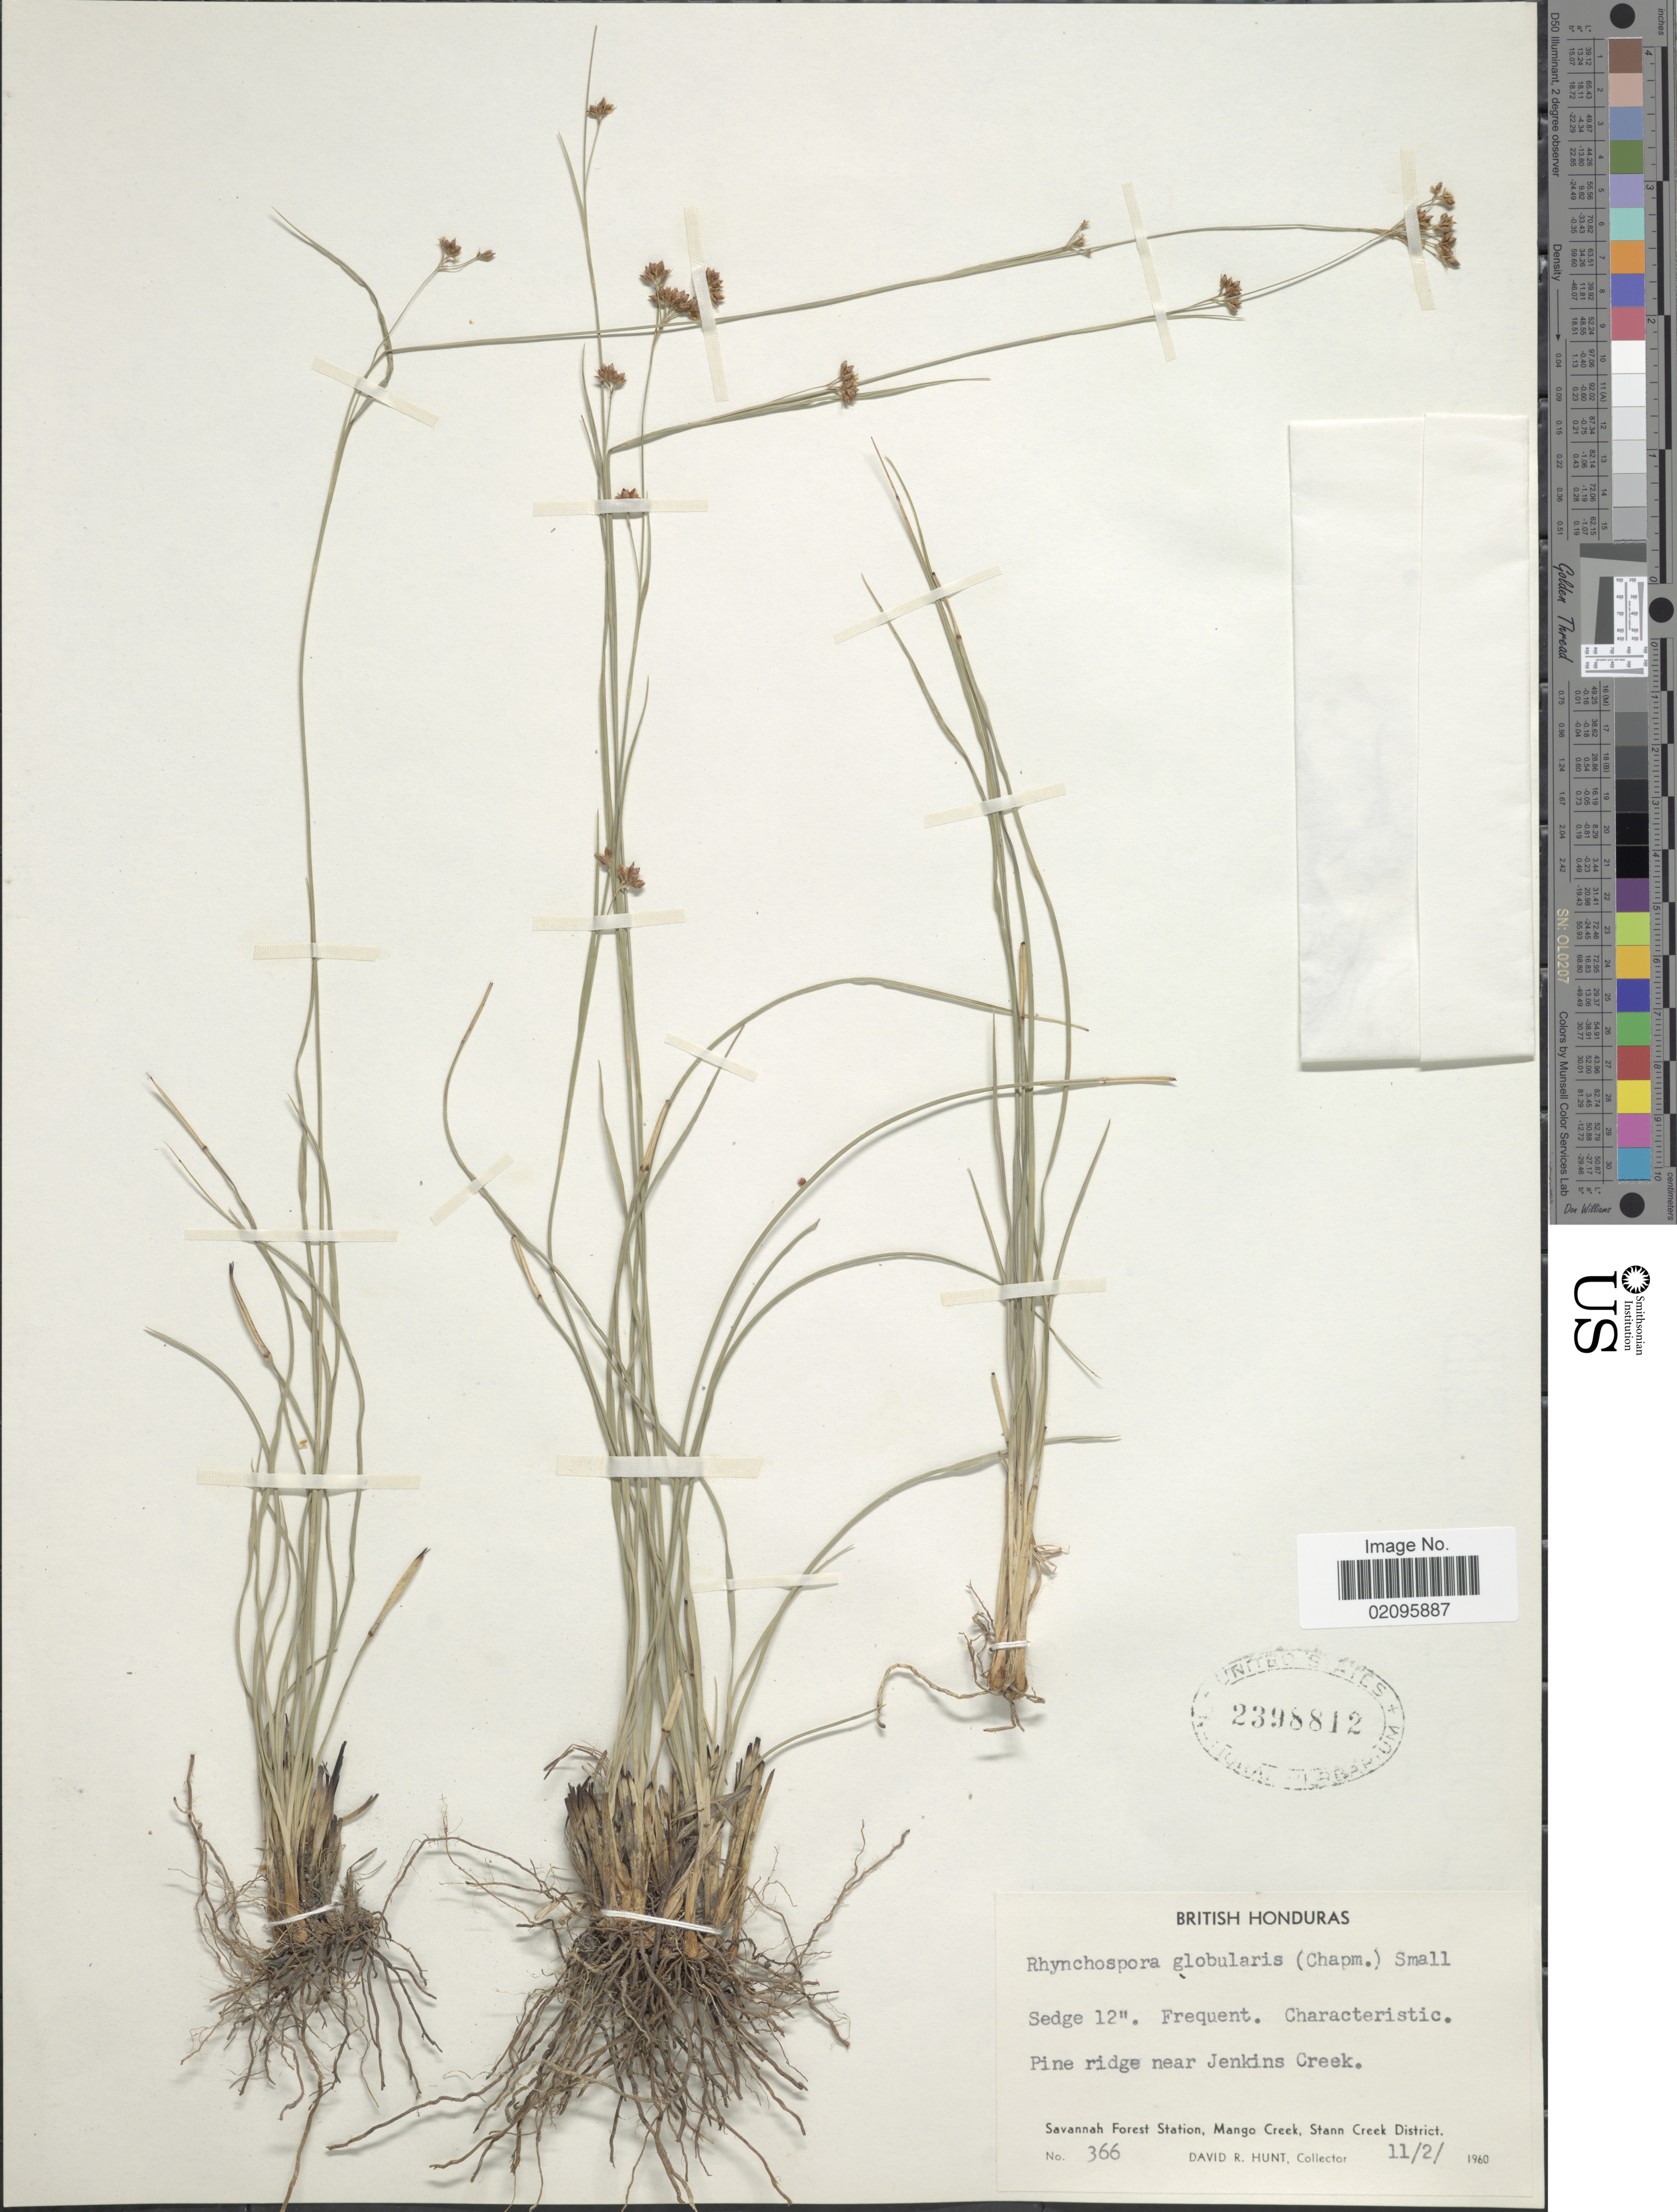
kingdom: Plantae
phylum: Tracheophyta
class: Liliopsida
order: Poales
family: Cyperaceae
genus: Rhynchospora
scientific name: Rhynchospora globularis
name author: (Chapm.) Small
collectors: D. R. Hunt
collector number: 366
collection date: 1960-02-11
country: Belize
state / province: Stann Creek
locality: Pine ridge near Jenkins Creek, Savannah Forest Station, Mango Creek, British Honduras.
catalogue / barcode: US 2398812